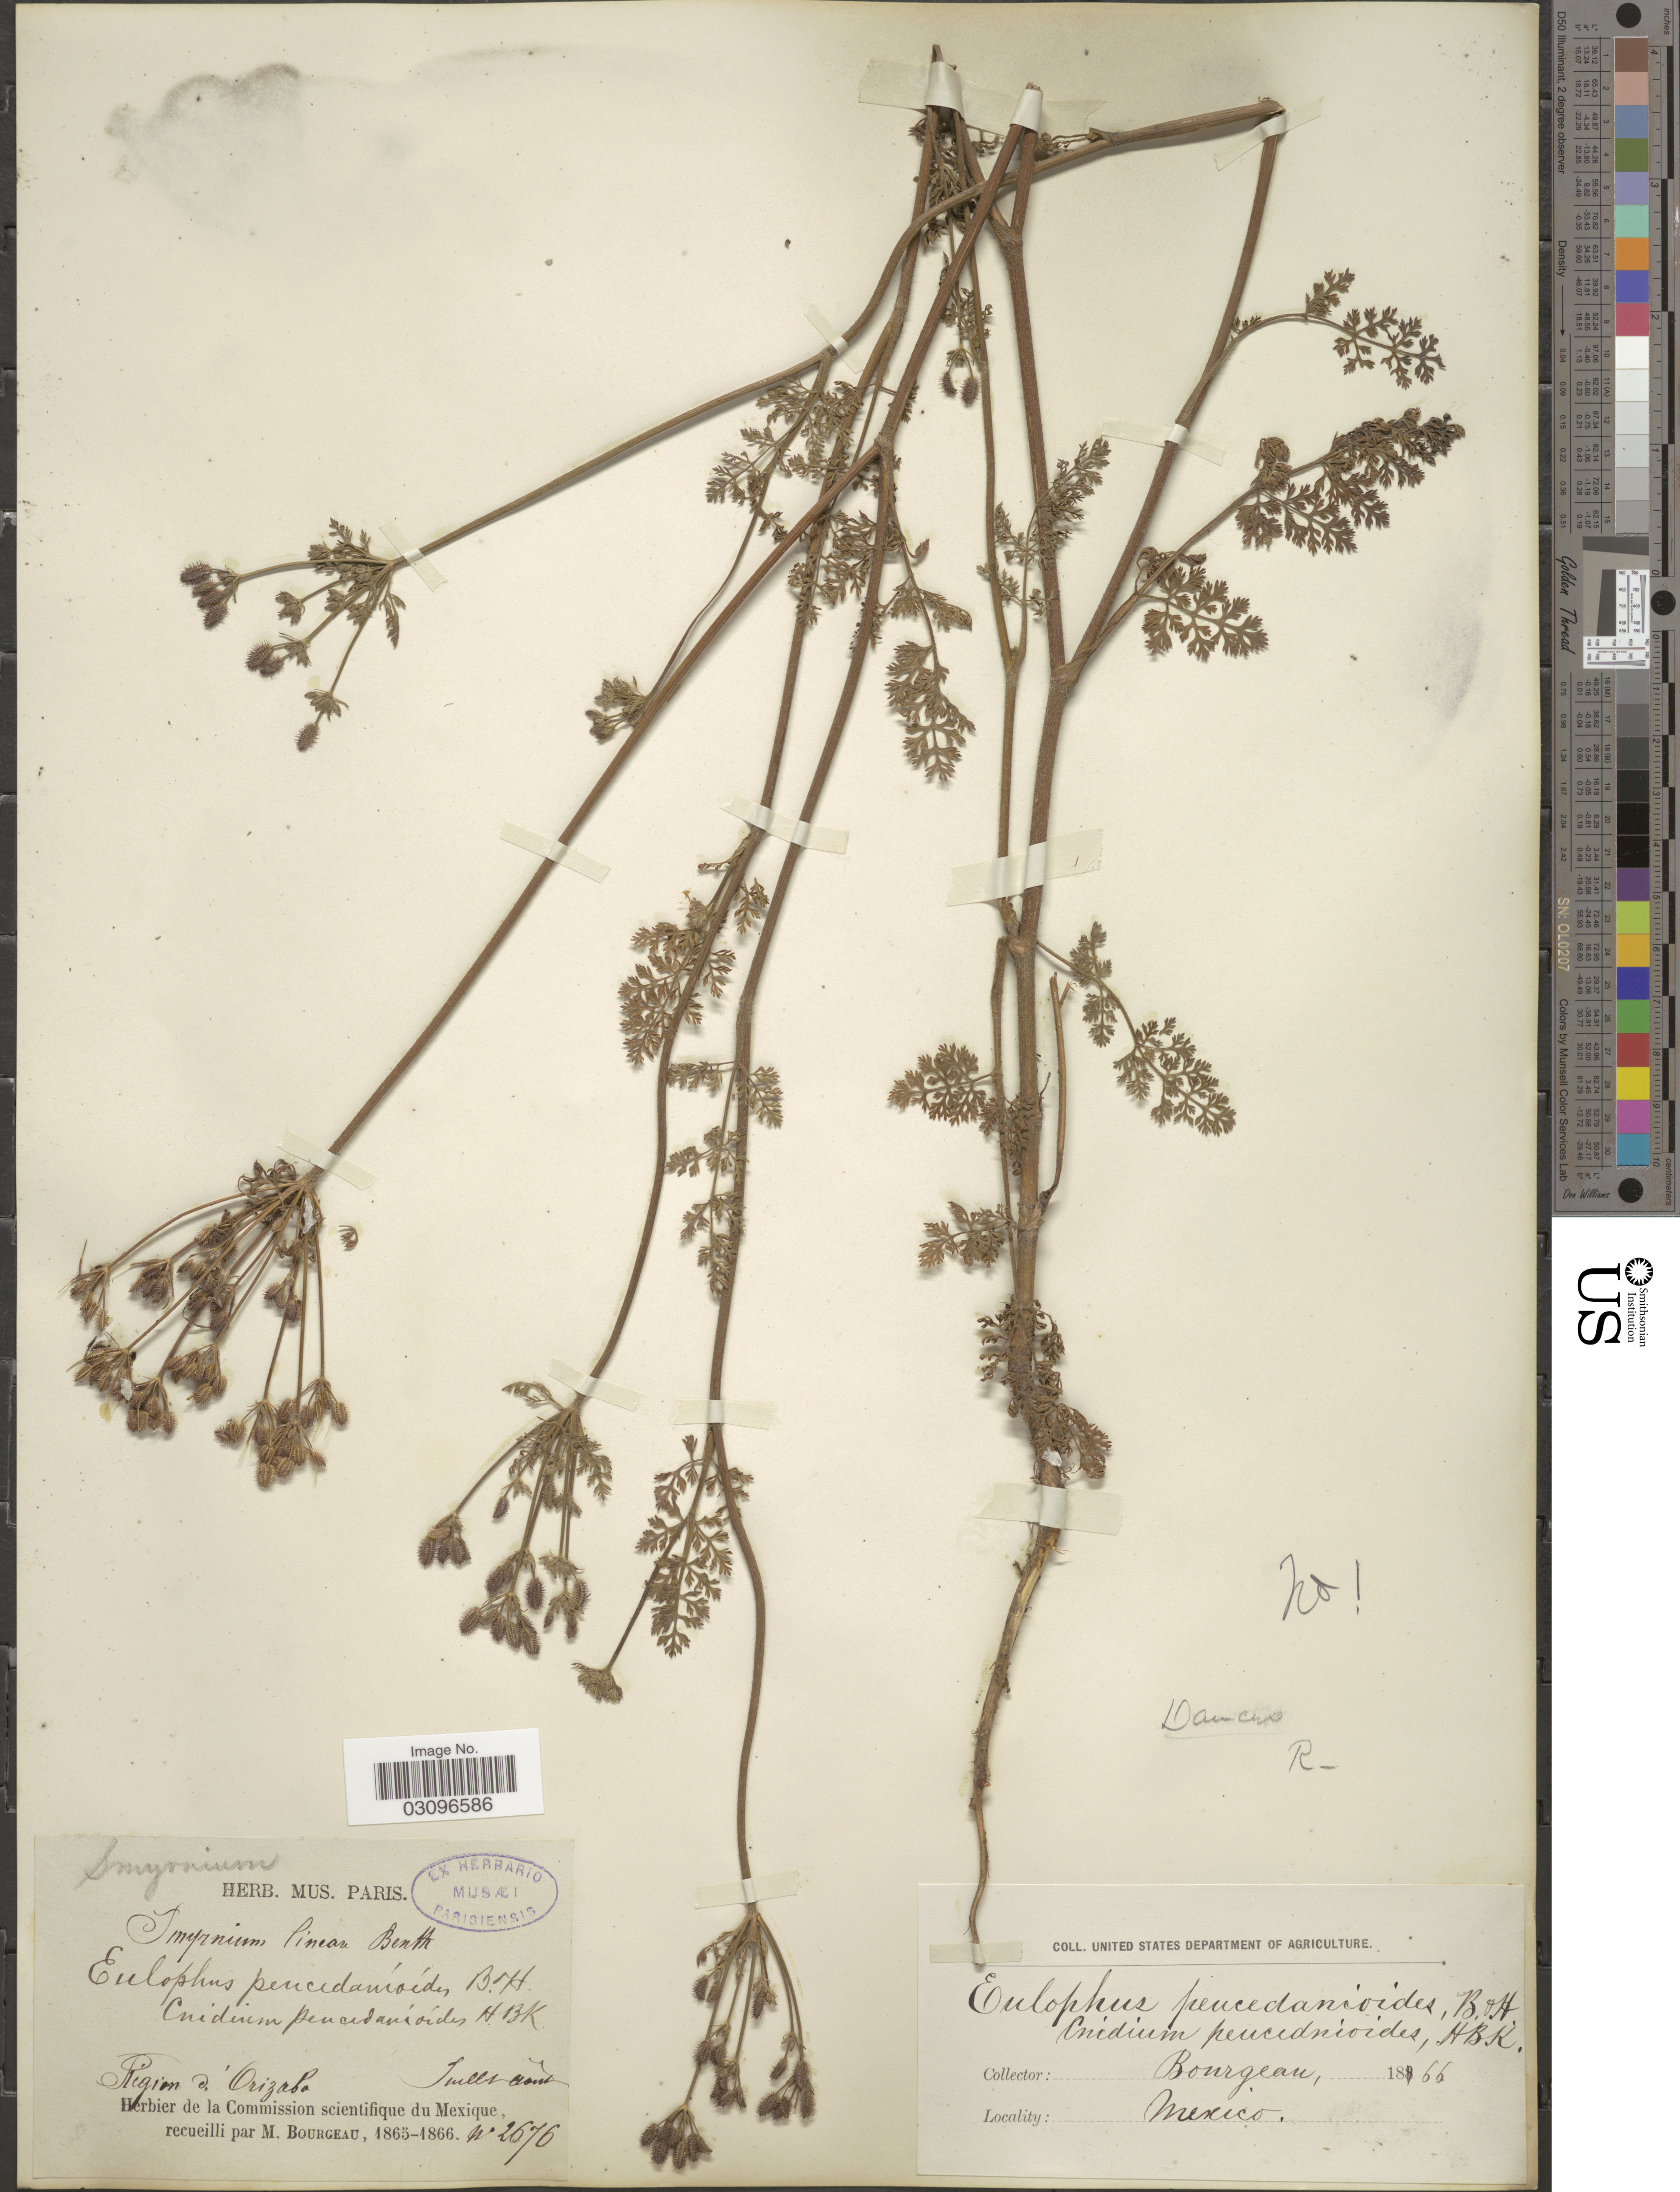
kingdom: Plantae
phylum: Tracheophyta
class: Magnoliopsida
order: Apiales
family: Apiaceae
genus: Daucus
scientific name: Daucus montanus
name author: Humb. & Bonpl. ex Spreng.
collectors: M. Bourgeau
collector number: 2676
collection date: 1866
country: Mexico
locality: Région d'Orizaba.